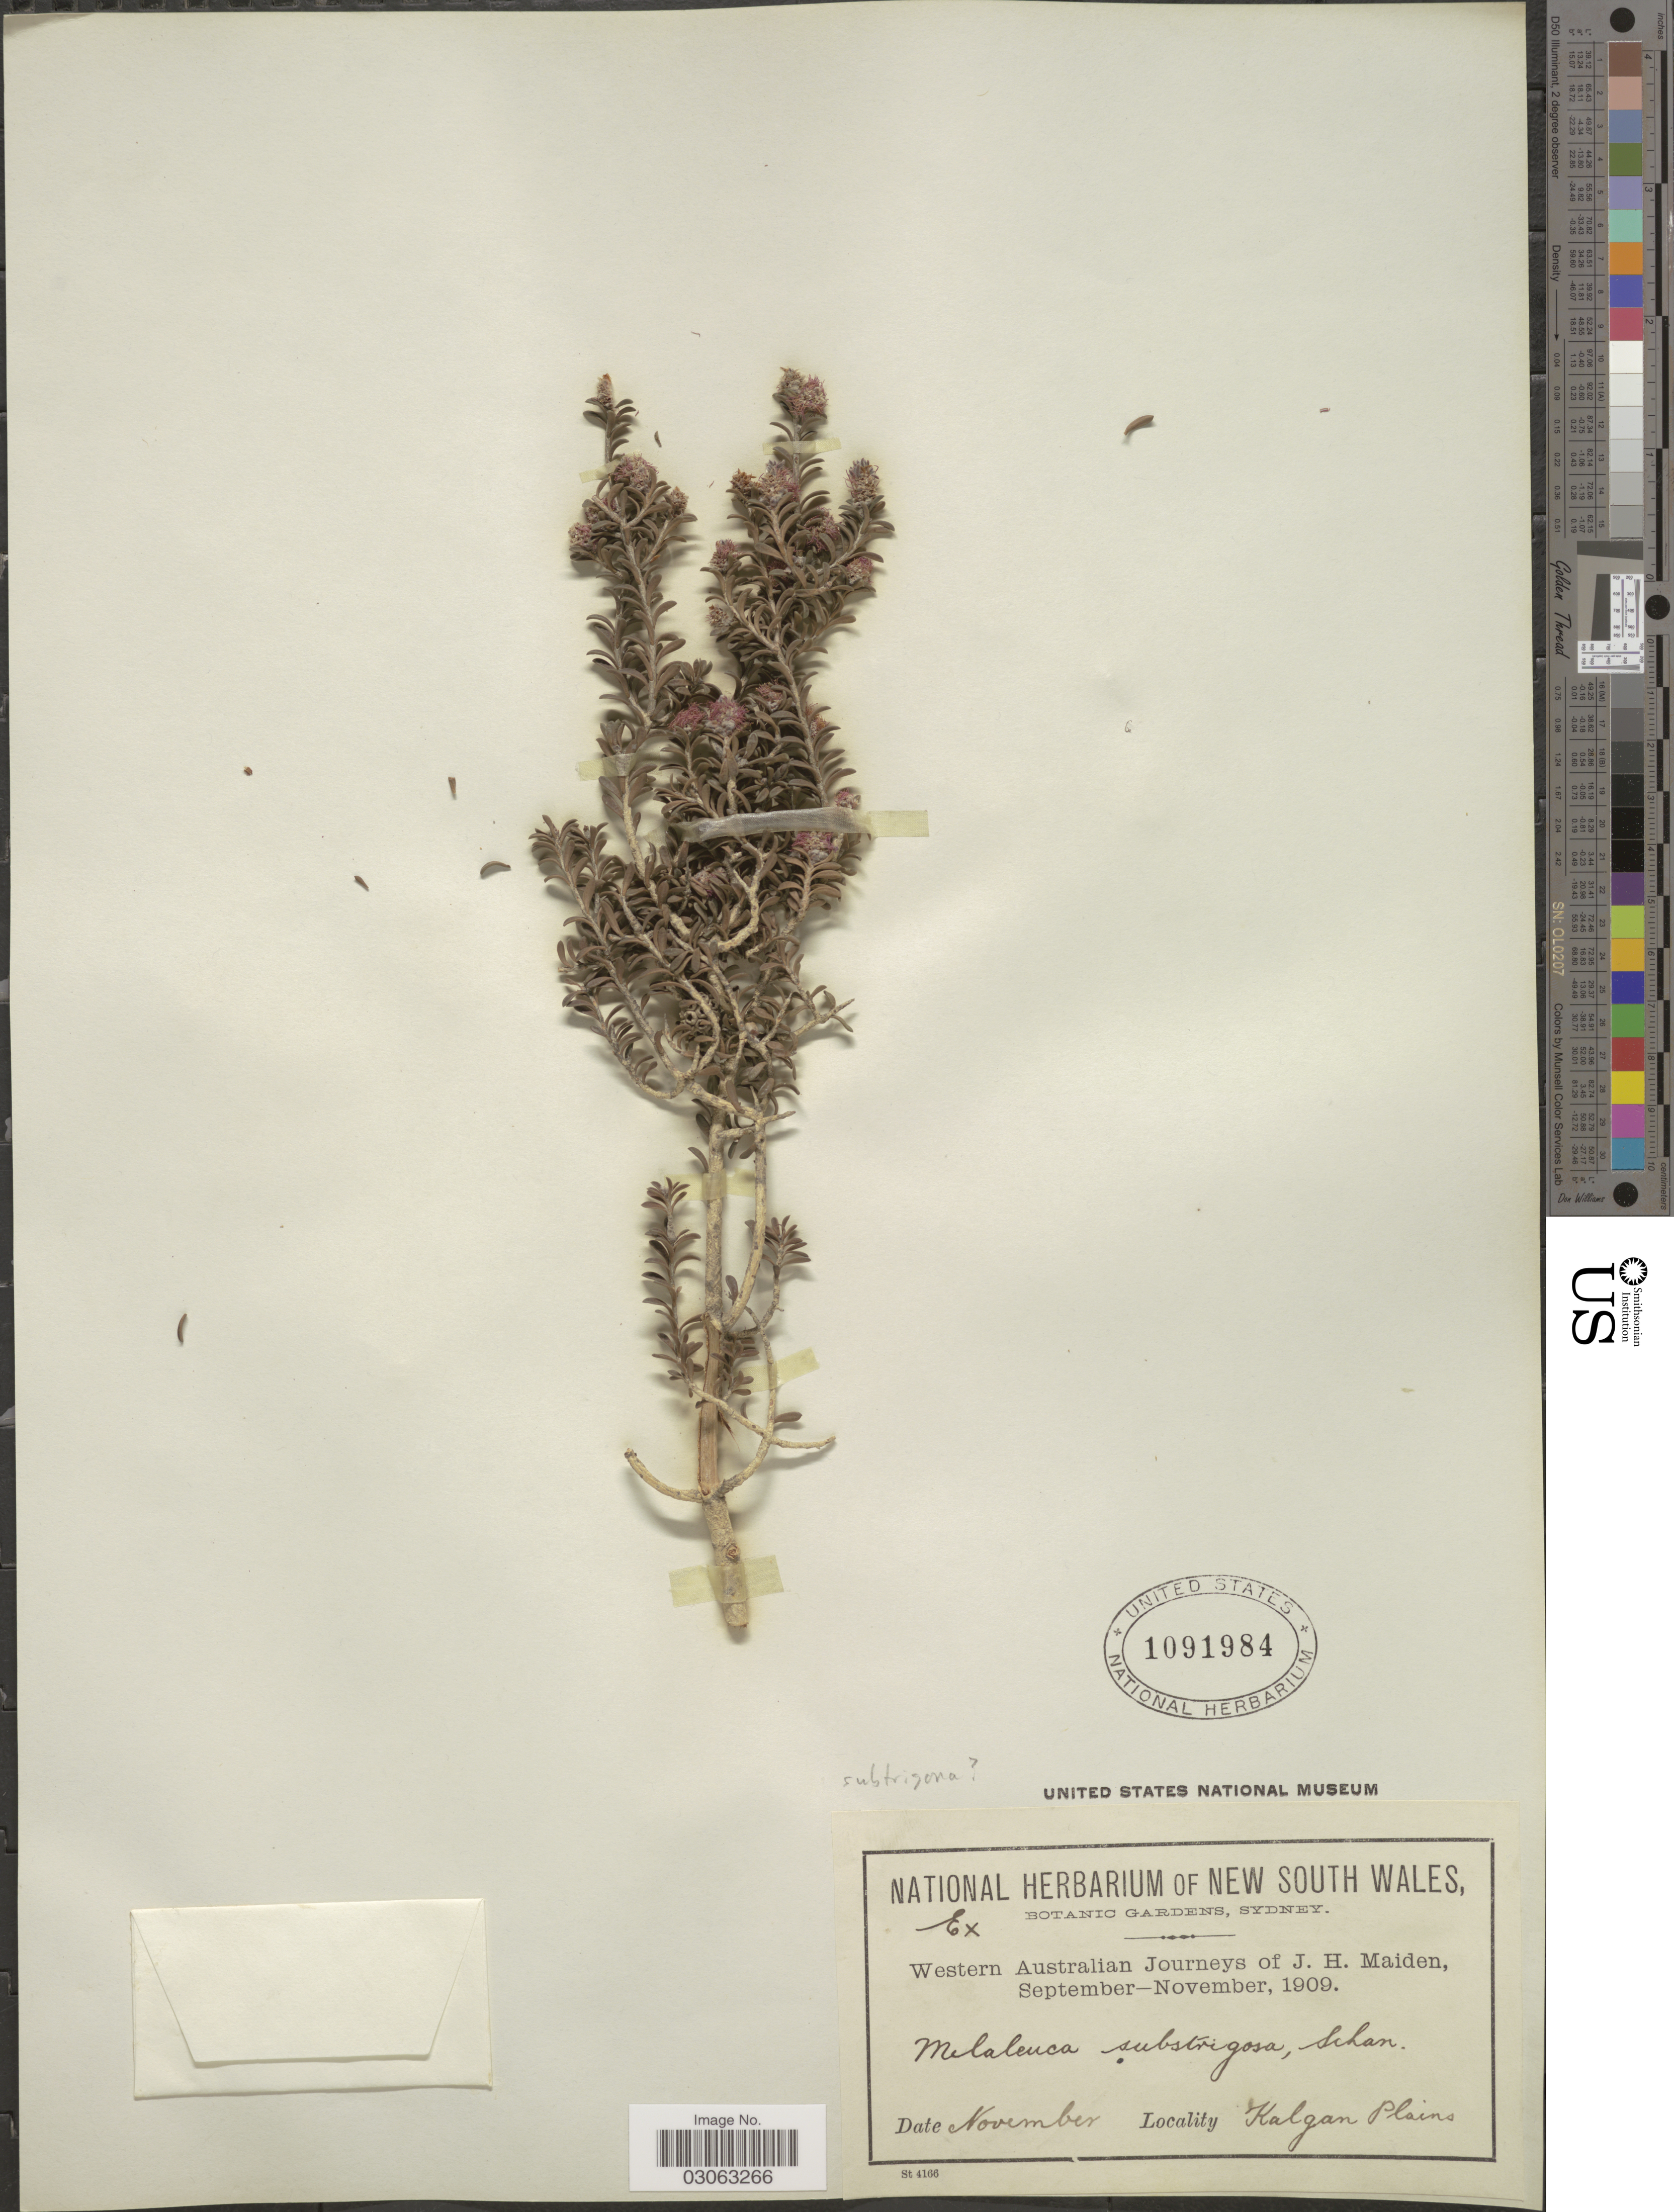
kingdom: Plantae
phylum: Tracheophyta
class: Magnoliopsida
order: Myrtales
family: Myrtaceae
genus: Melaleuca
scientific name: Melaleuca subtrigona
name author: Schauer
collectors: J. Maiden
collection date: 1909-11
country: Australia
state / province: Western Australia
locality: Kalgan Plains.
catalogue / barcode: US 1091984